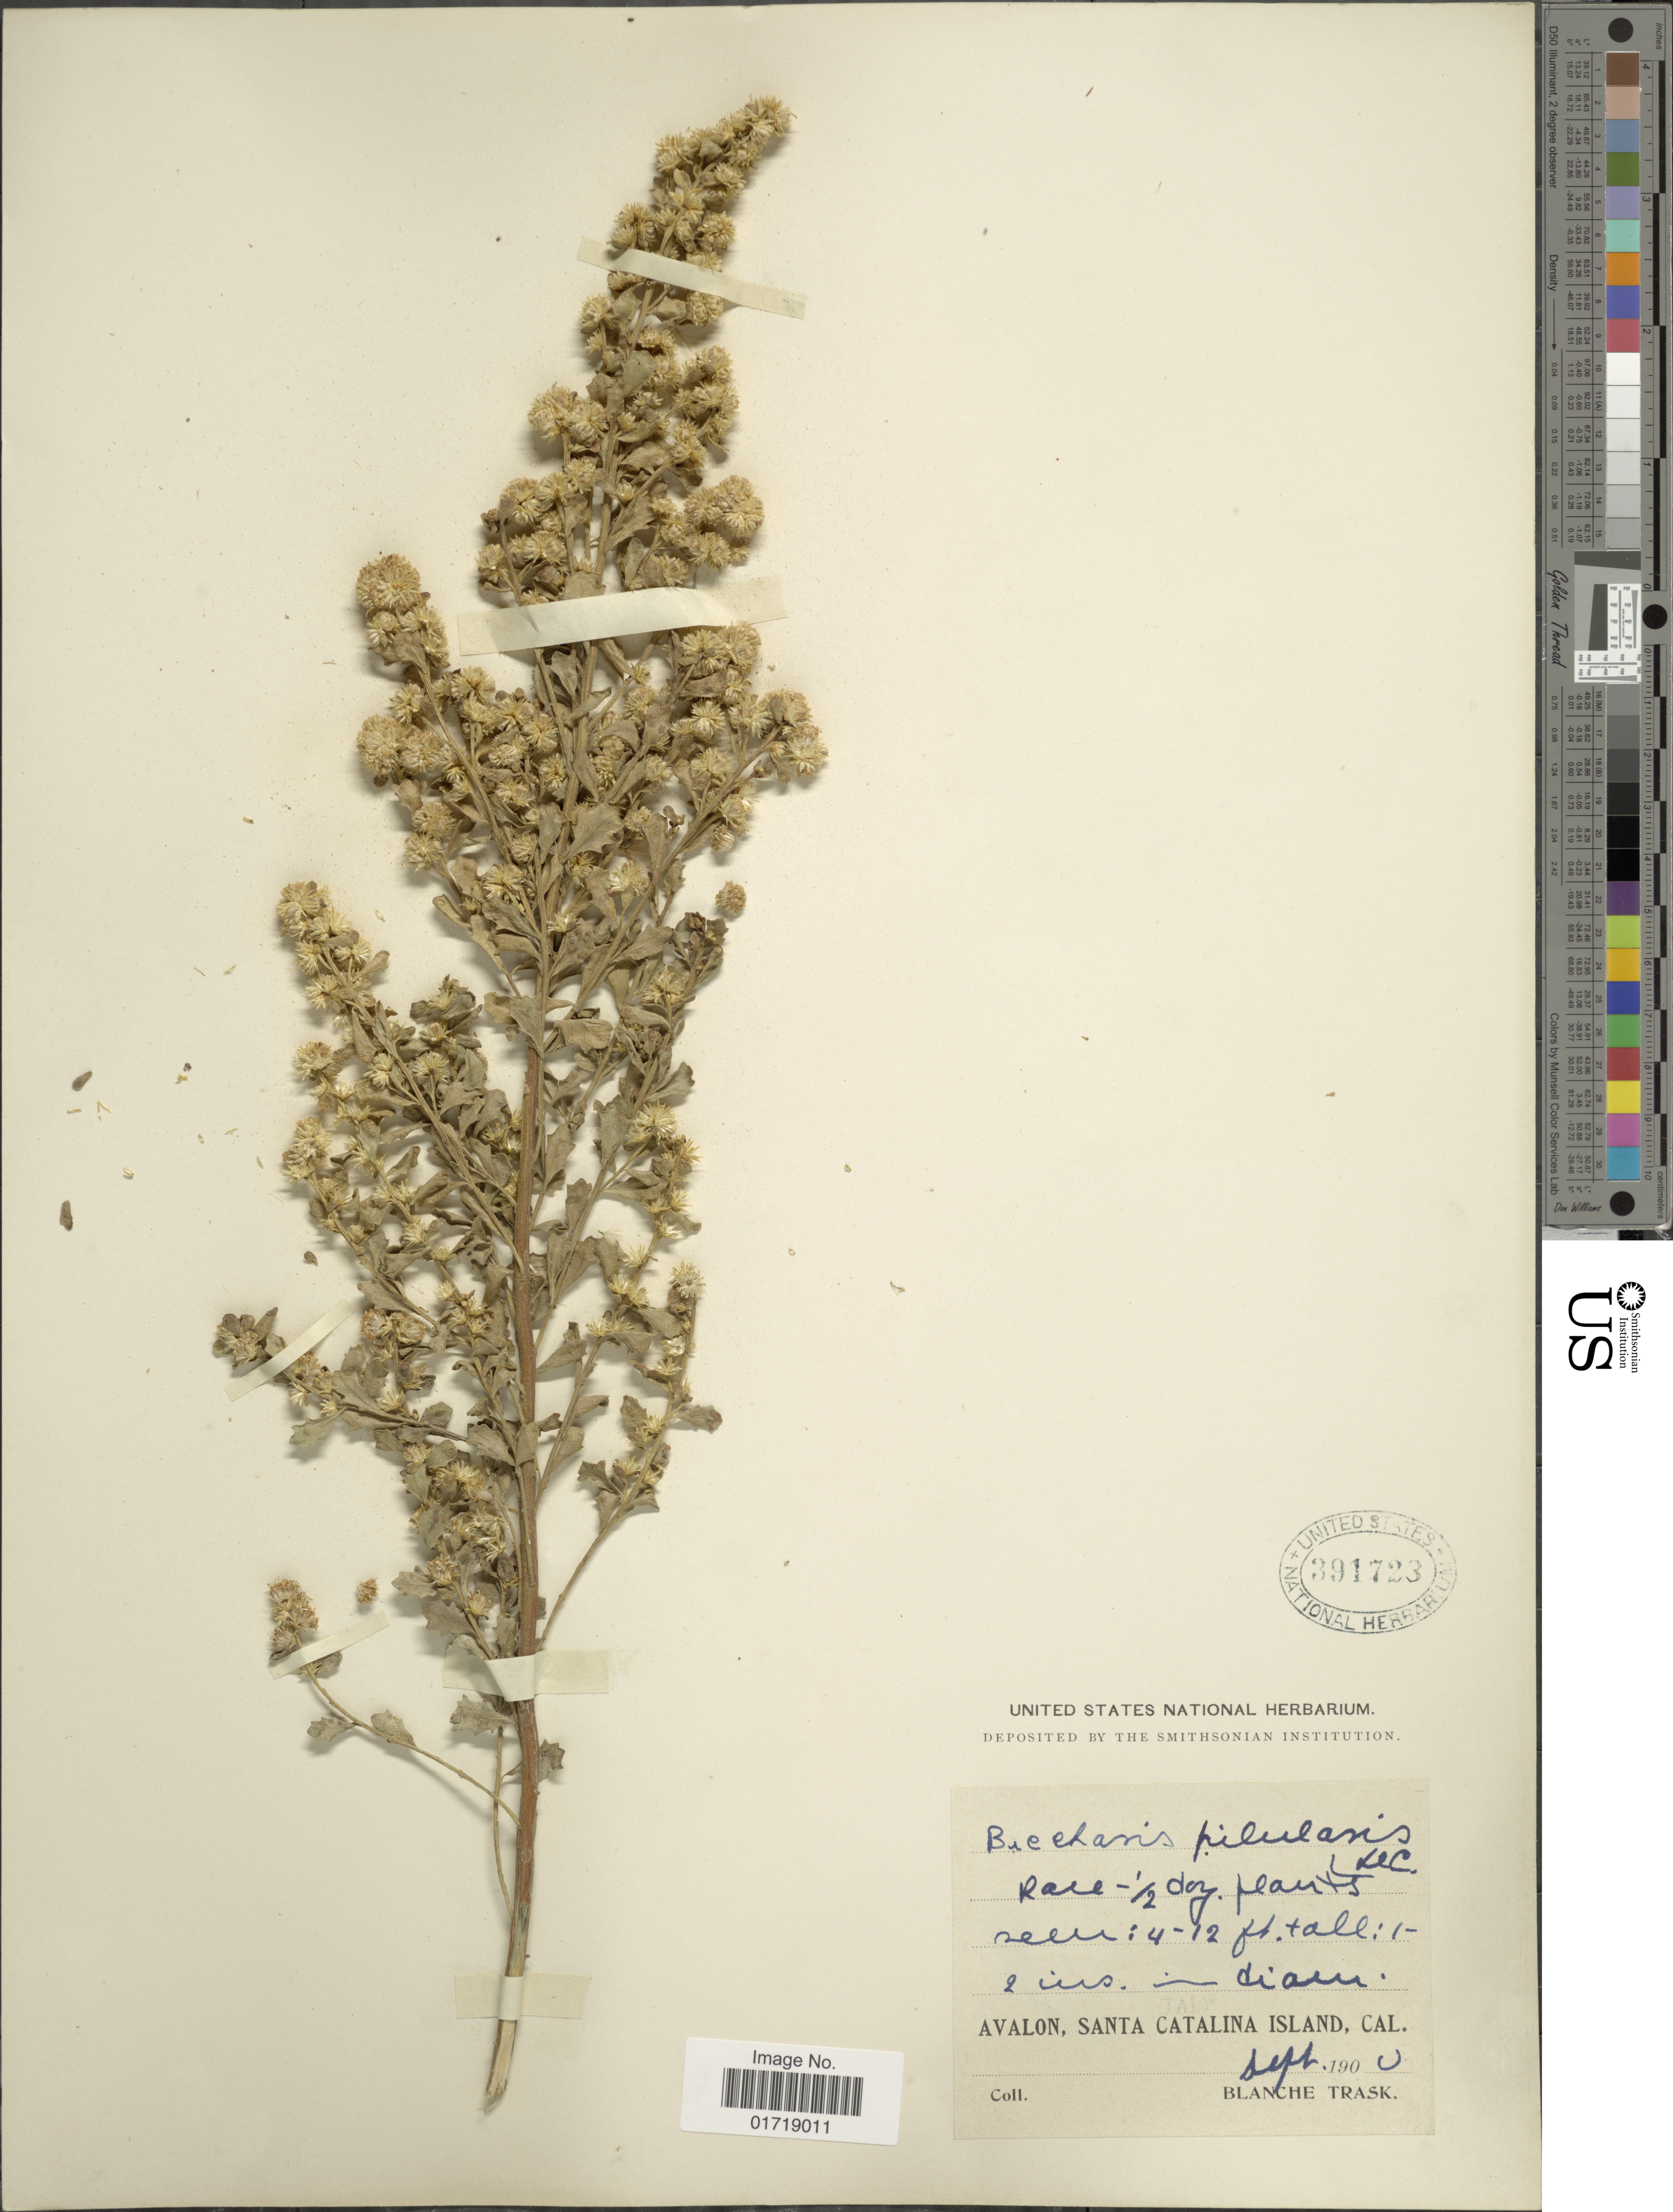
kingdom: Plantae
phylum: Tracheophyta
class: Magnoliopsida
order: Asterales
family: Asteraceae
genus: Baccharis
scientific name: Baccharis pilularis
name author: DC.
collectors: B. Trask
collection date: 1900-09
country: United States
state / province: California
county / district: Los Angeles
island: Santa Catalina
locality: Avalon, Santa Catalina Island, Cal.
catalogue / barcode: US 391723